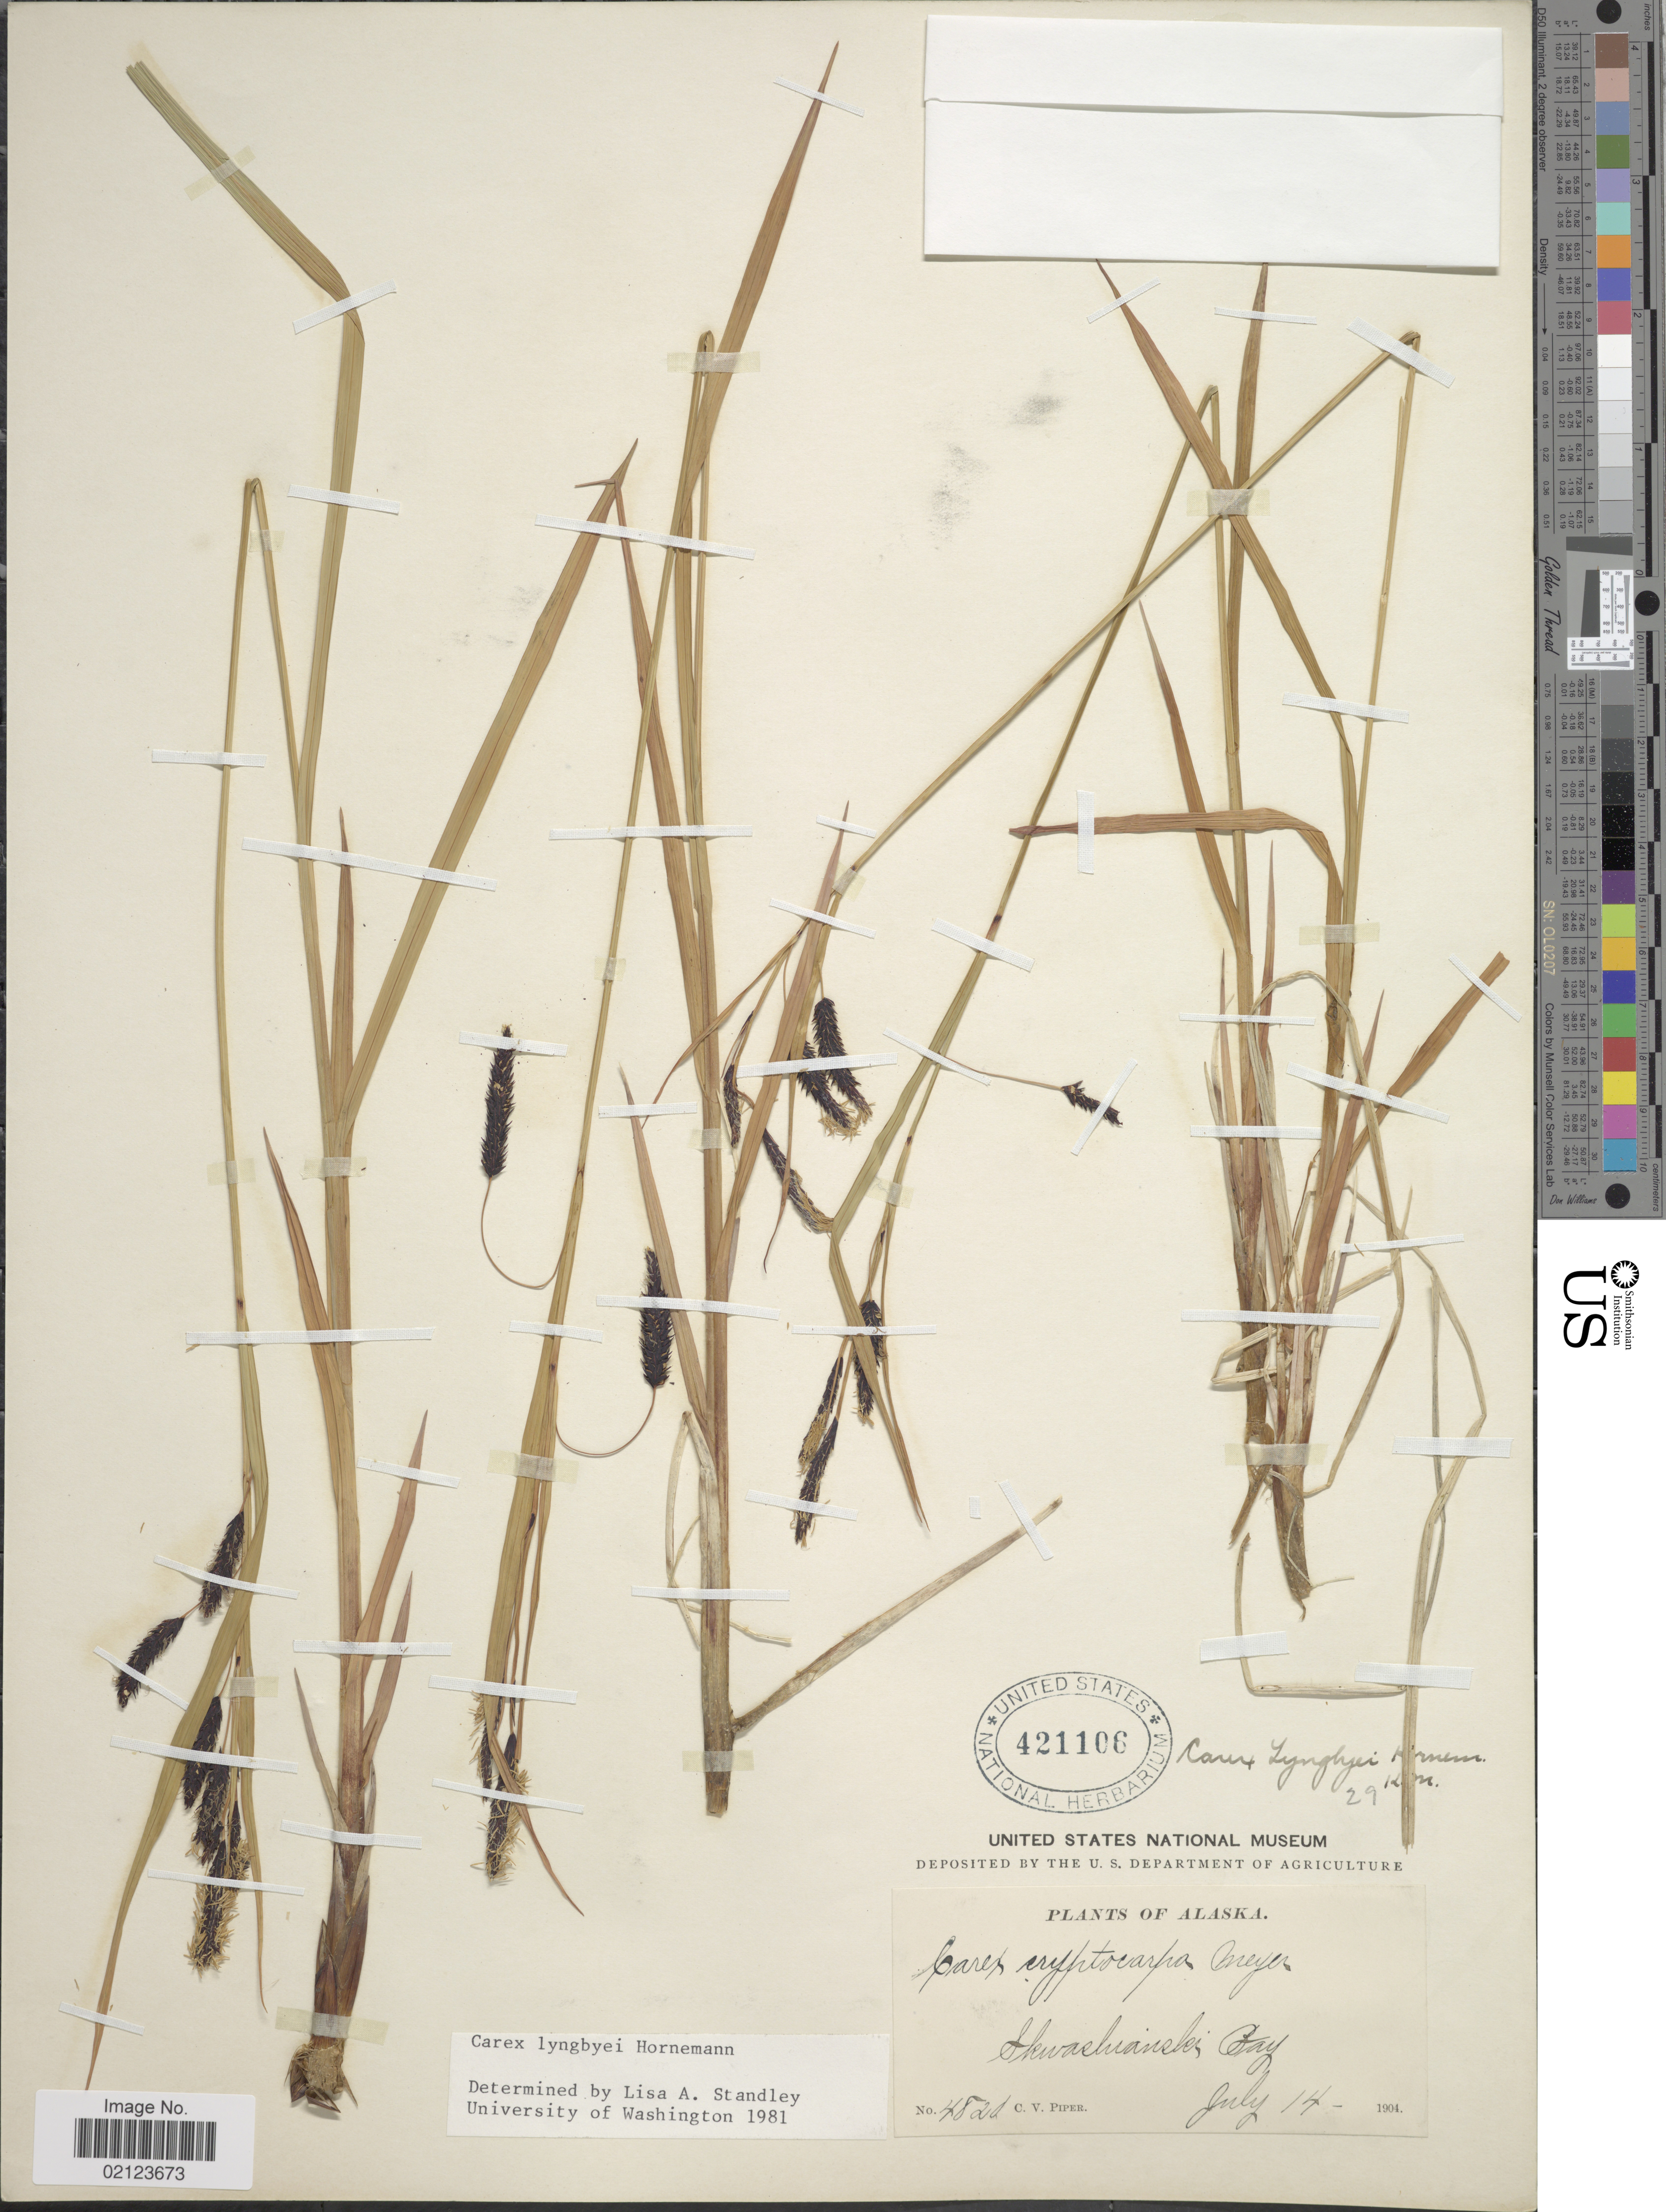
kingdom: Plantae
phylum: Tracheophyta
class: Liliopsida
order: Poales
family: Cyperaceae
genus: Carex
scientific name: Carex lyngbyei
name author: Hornem.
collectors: C. V. Piper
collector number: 482d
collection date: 1904-07-14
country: United States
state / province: Alaska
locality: Skwashianski Bay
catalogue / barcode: US 421106